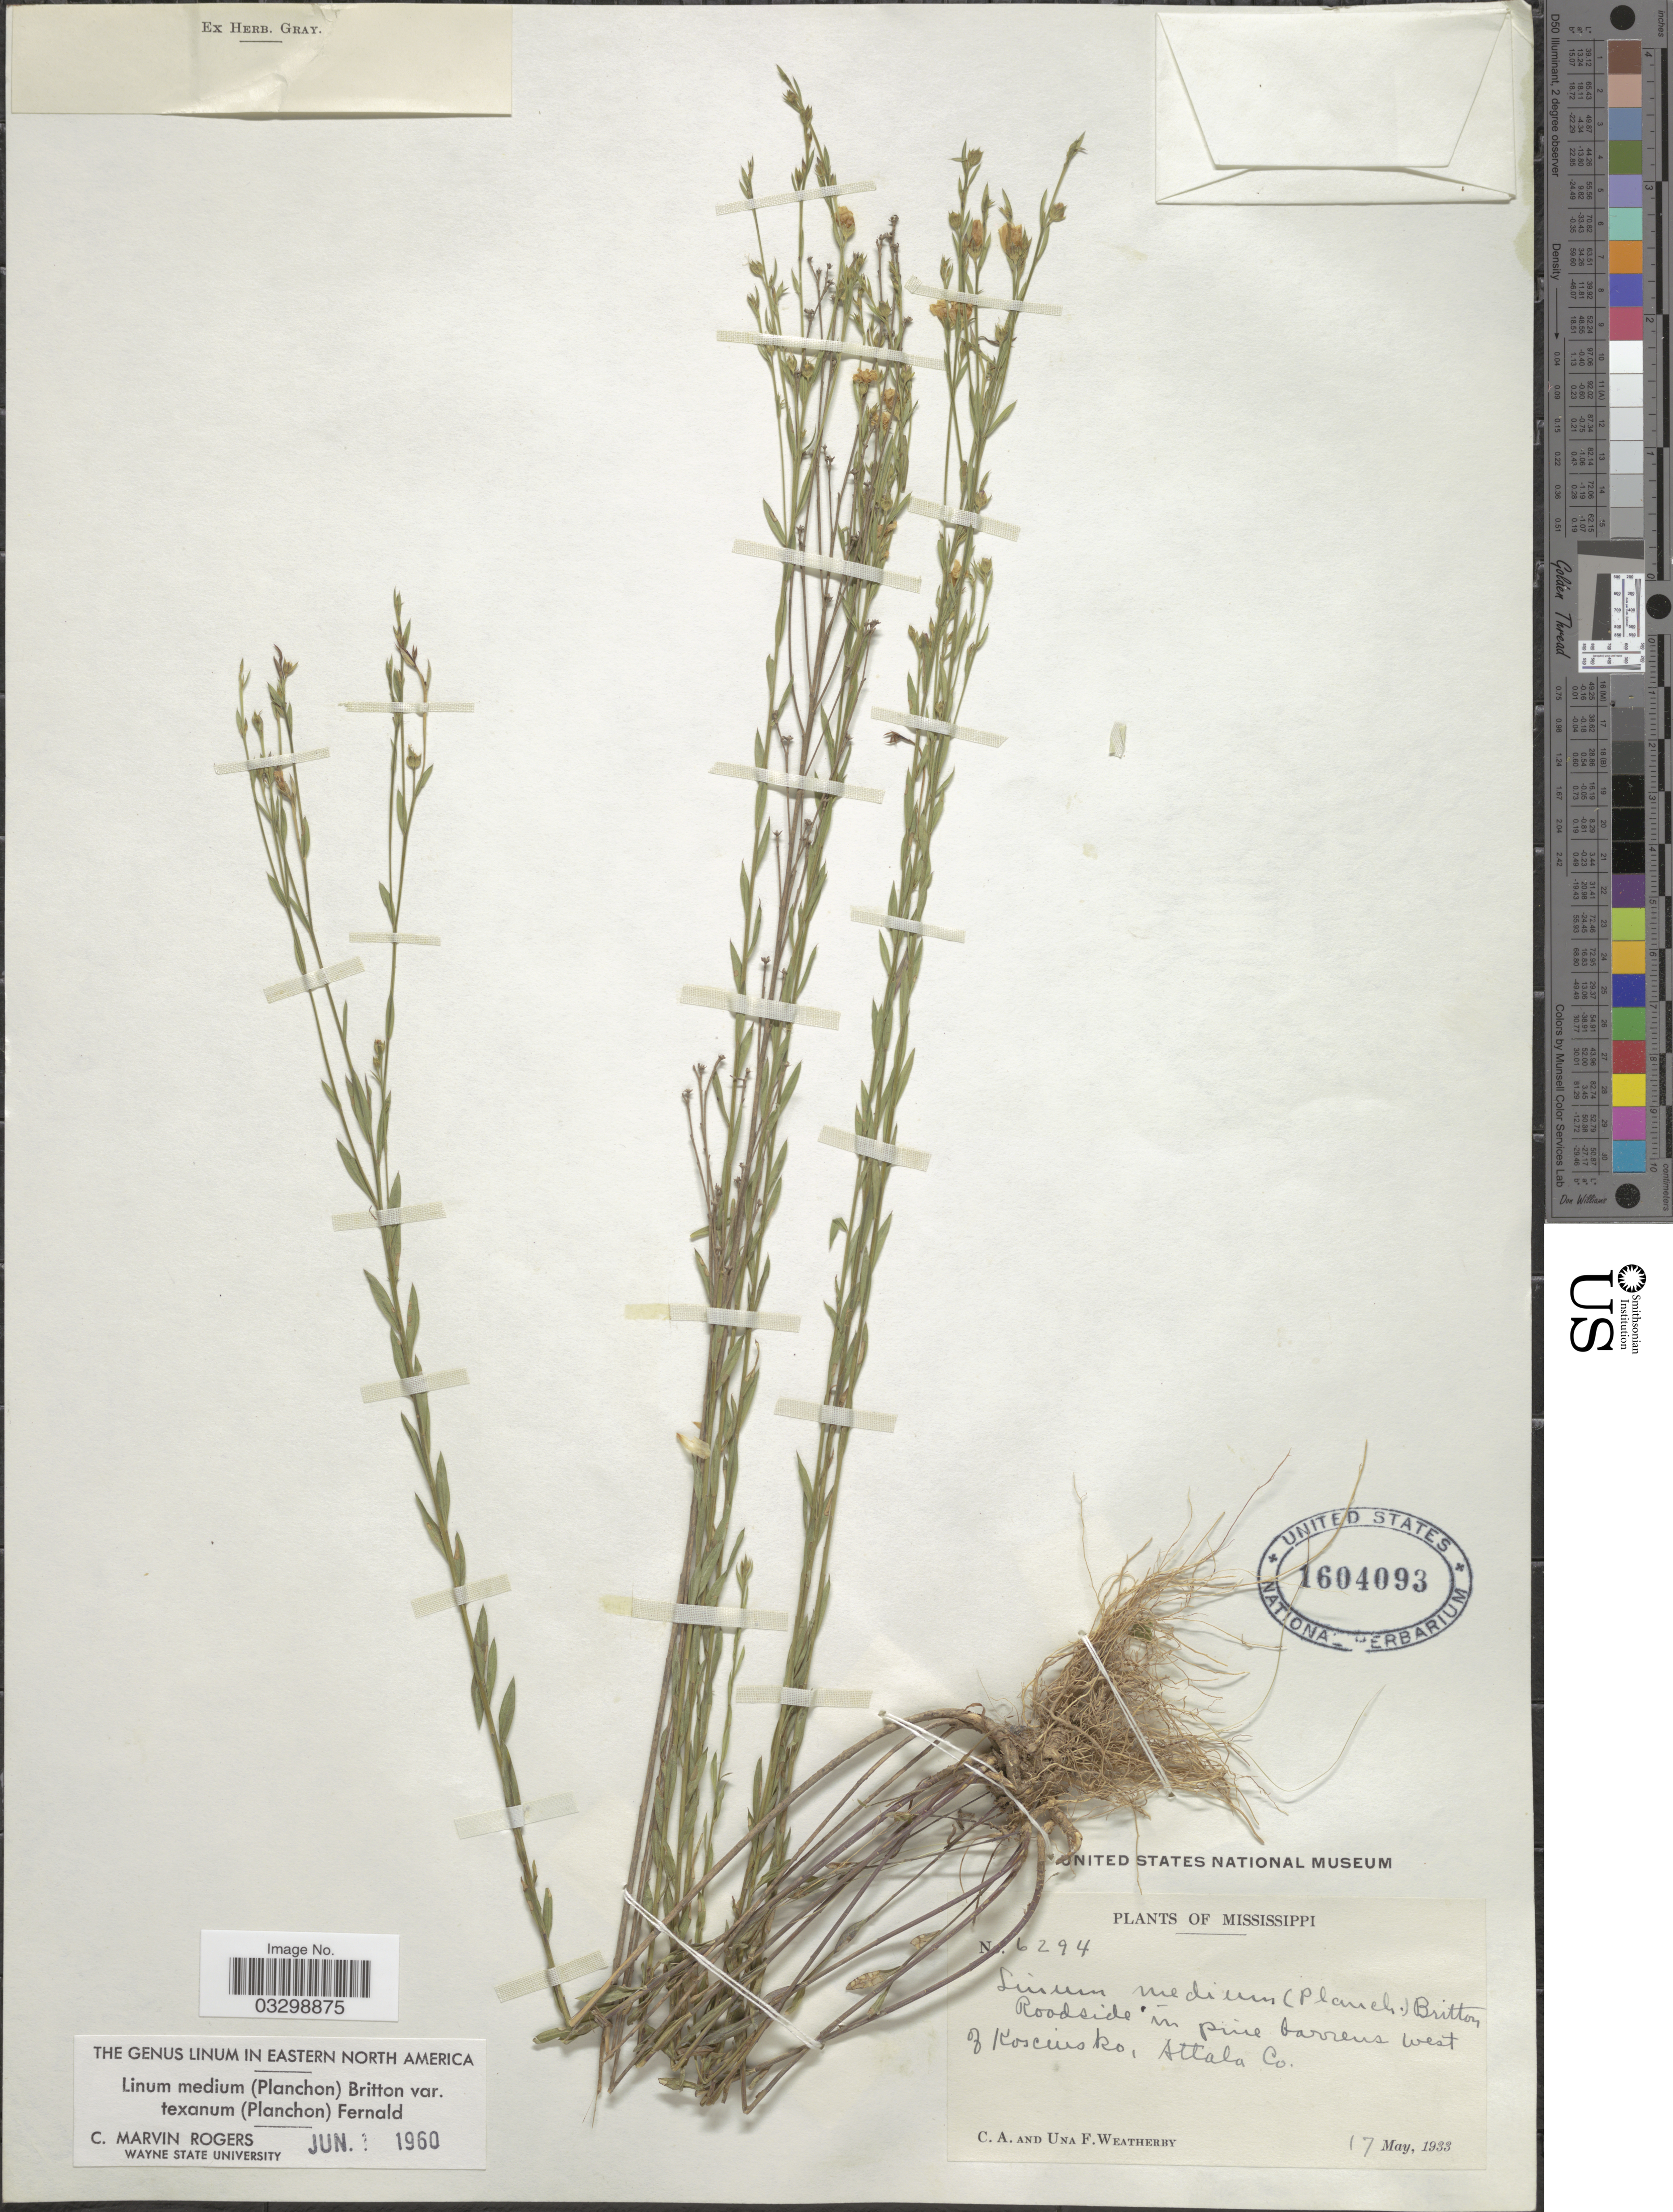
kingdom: Plantae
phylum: Tracheophyta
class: Magnoliopsida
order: Malpighiales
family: Linaceae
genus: Linum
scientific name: Linum medium var. texanum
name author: (Planch.) Fernald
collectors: C. A. Weatherby & U. Weatherby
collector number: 6294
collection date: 1933-05-17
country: United States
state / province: Mississippi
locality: Roadside in pine barrens west of Kosciusko, Attala Co.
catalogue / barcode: US 1604093